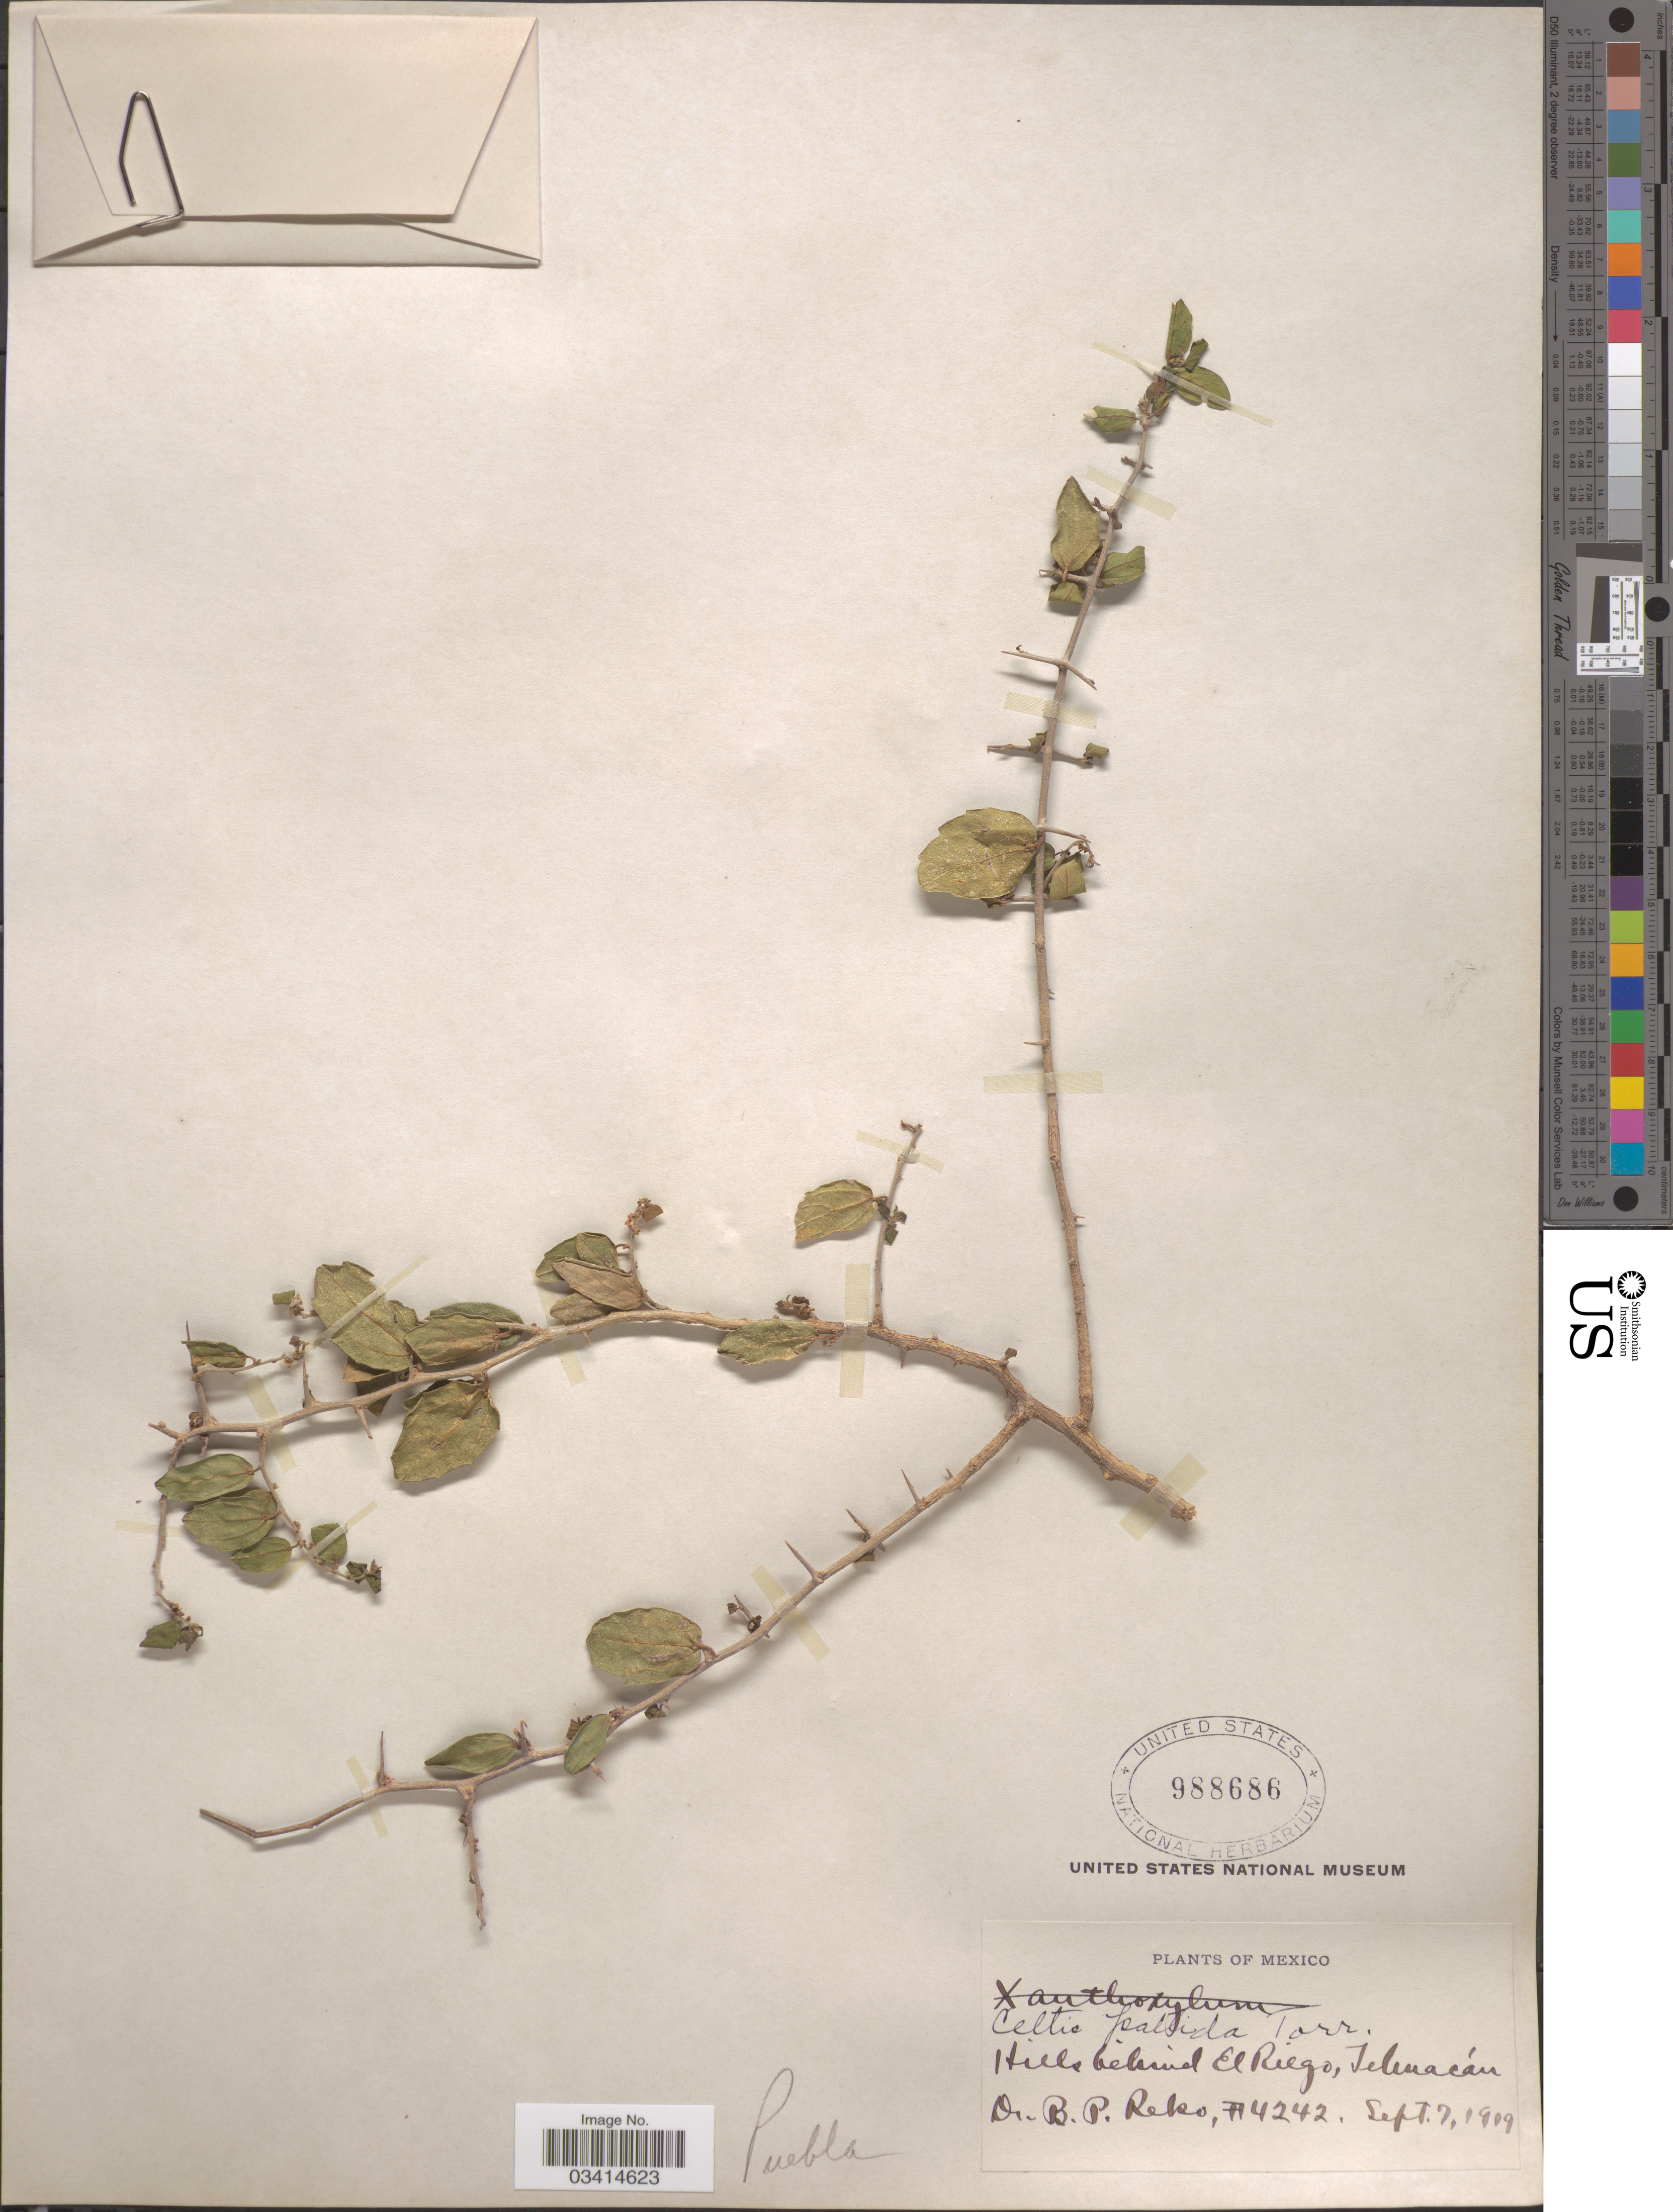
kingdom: Plantae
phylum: Tracheophyta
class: Magnoliopsida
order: Rosales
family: Cannabaceae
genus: Celtis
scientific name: Celtis pallida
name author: Torr. in Emory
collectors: B. P. Reko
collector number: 4242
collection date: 1909-09-07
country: Mexico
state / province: Puebla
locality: Hills behind El Riejo, Tehuacán.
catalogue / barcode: US 988686